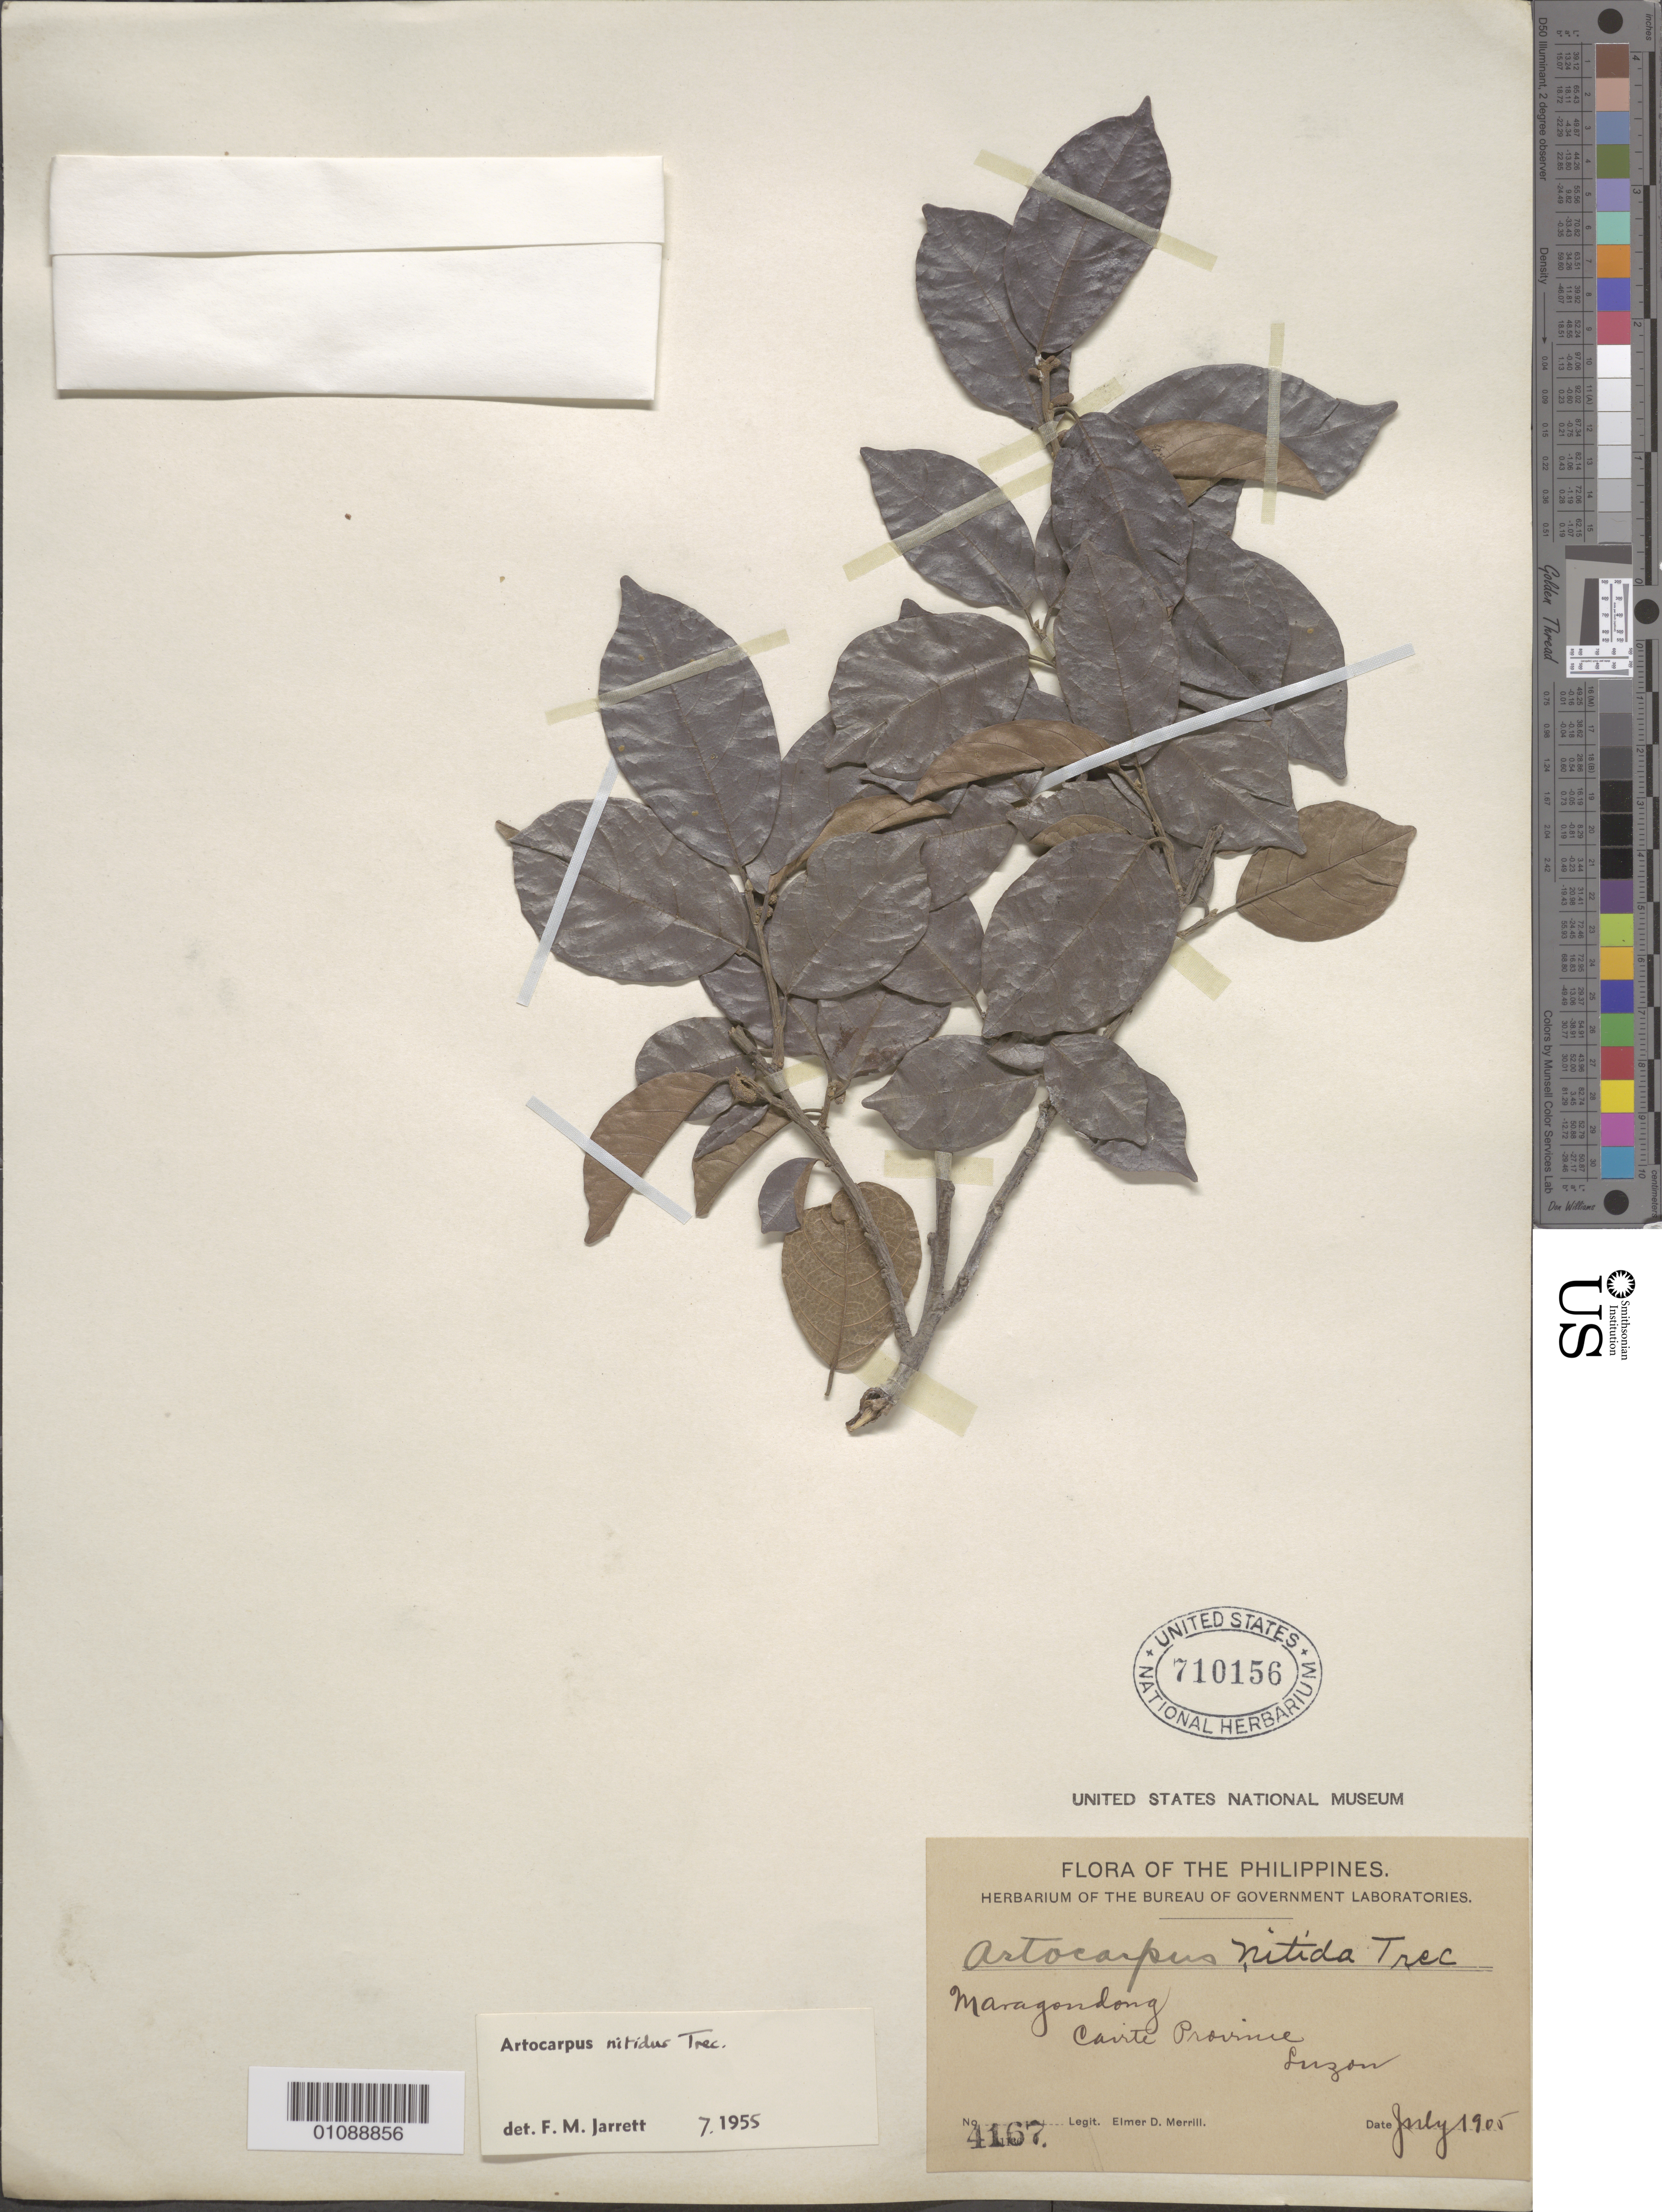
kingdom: Plantae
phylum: Tracheophyta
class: Magnoliopsida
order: Rosales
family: Moraceae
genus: Artocarpus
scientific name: Artocarpus nitidus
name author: Trécul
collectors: E. D. Merrill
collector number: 4167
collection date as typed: Jul 1905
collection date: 1905-07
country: Philippines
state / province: Calabarzon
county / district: Cavite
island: Luzon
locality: Maragondong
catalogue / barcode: US 710156